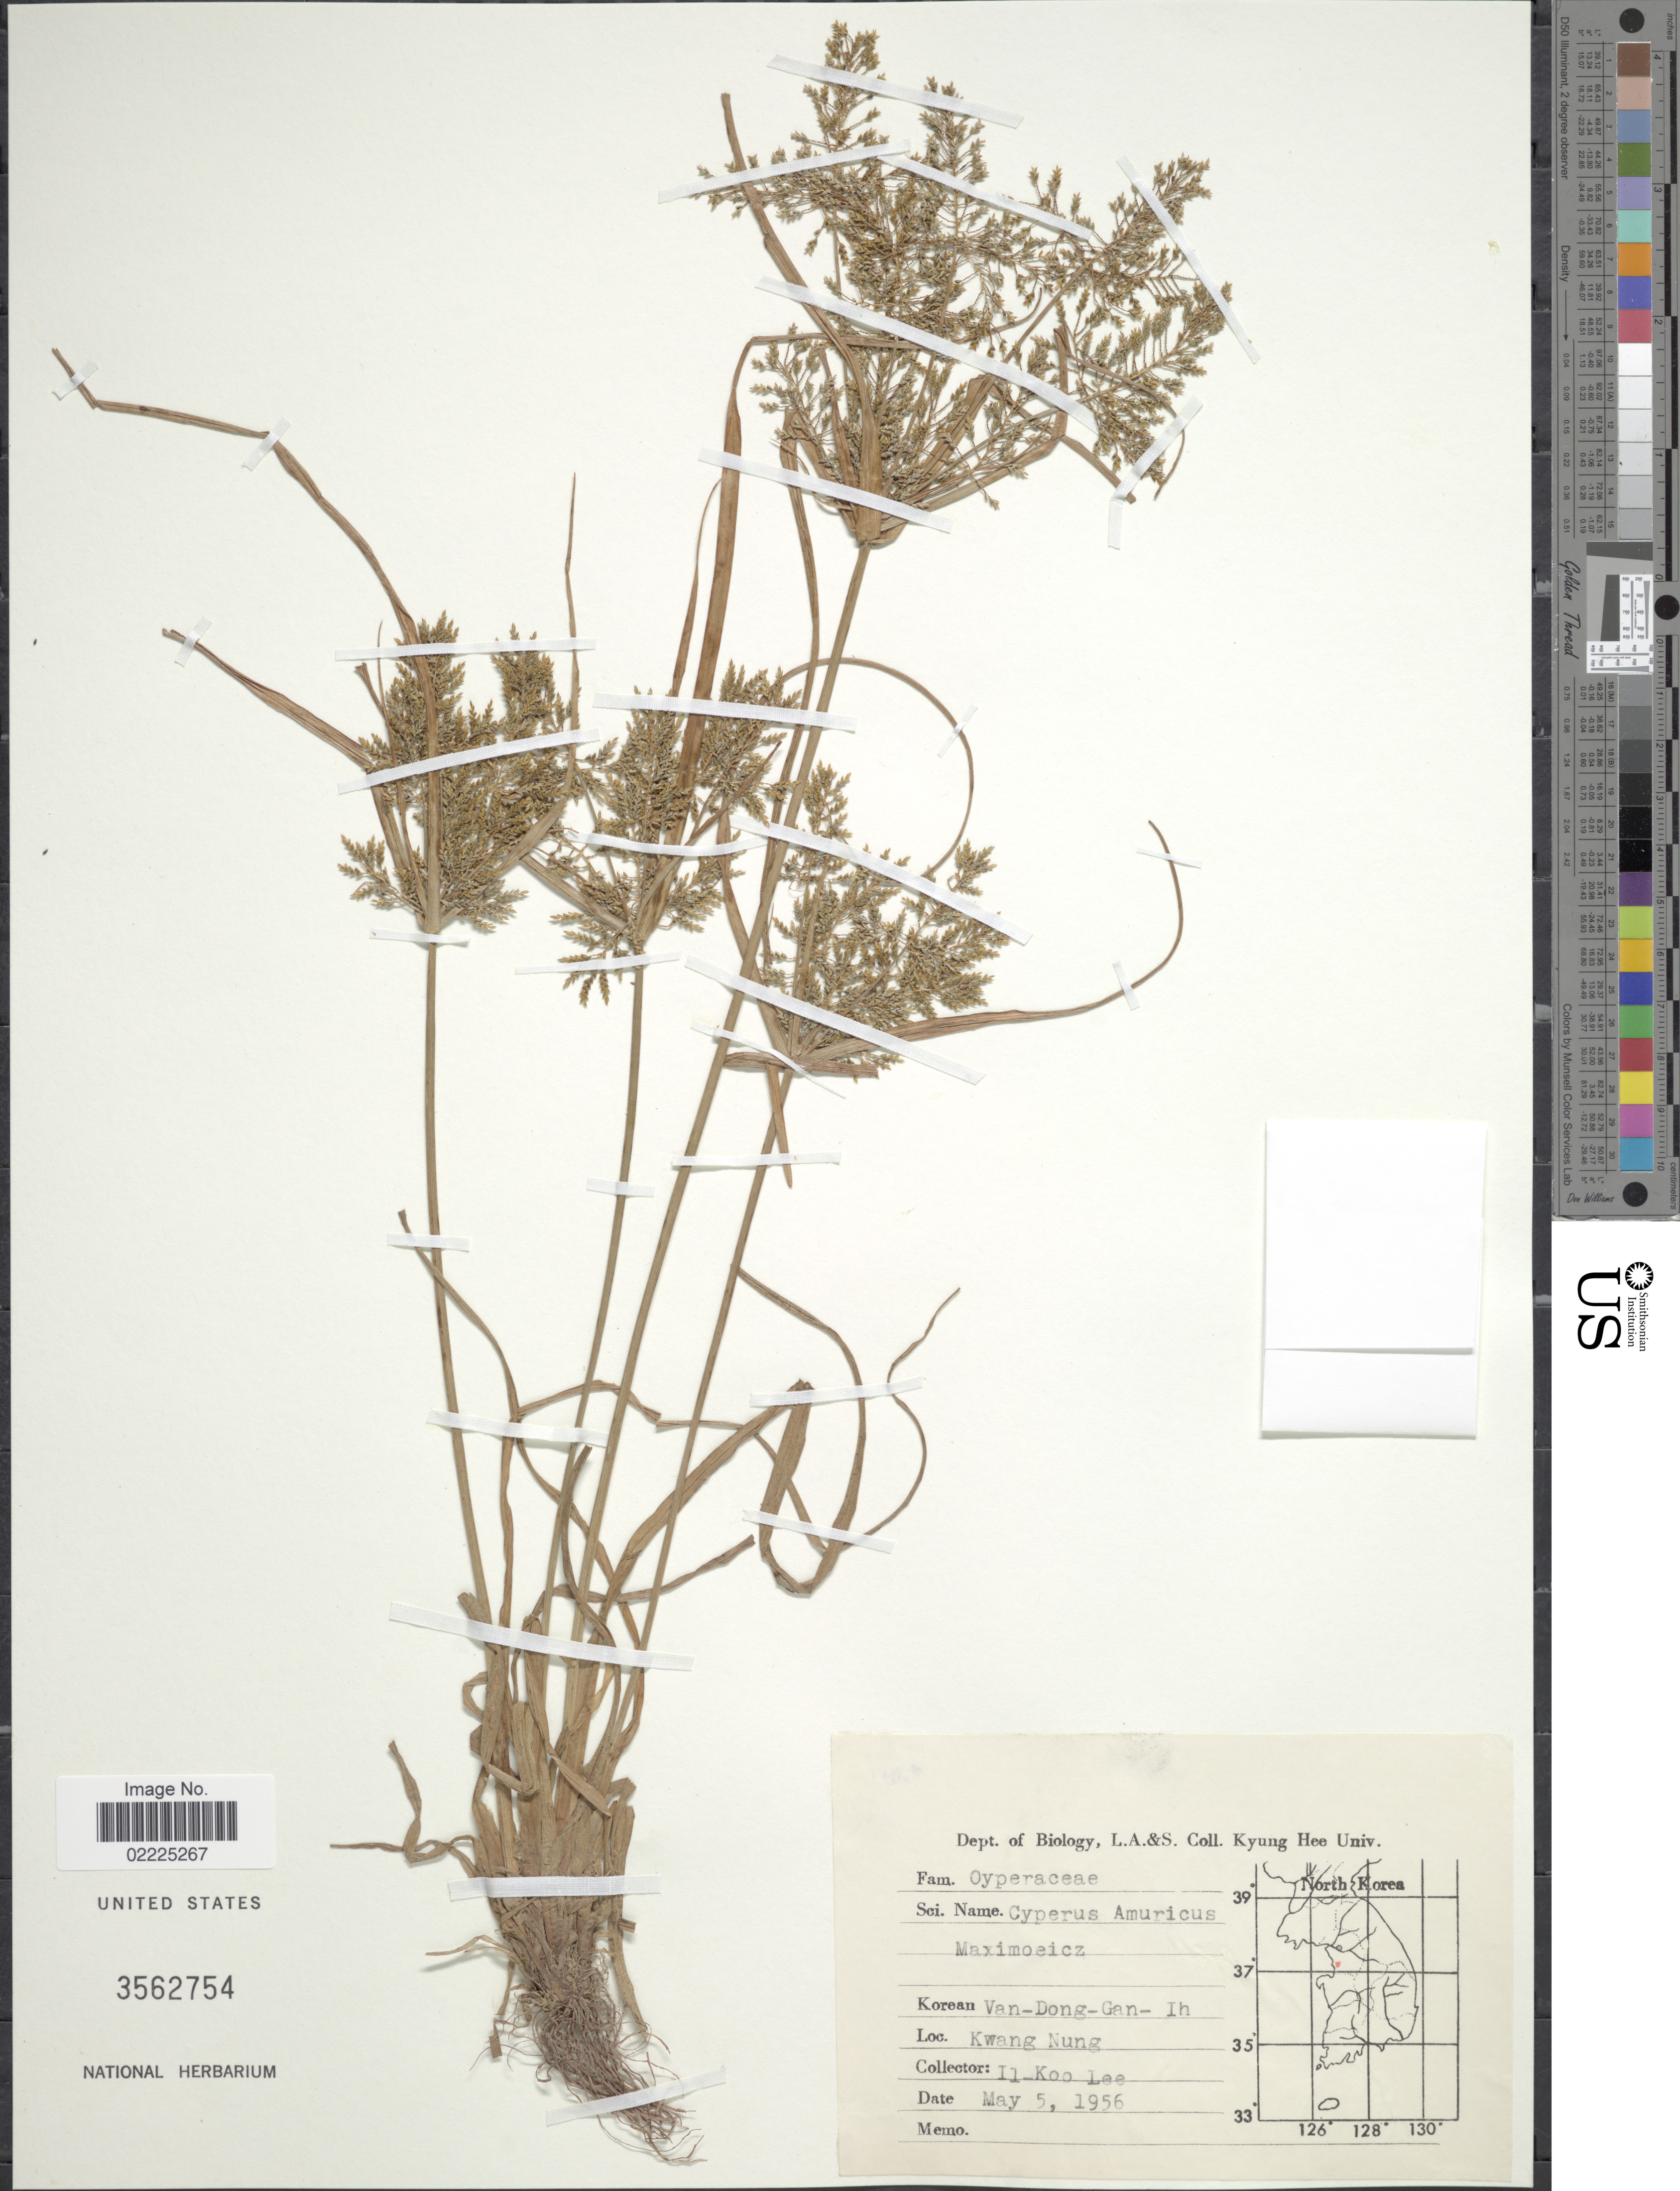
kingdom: Plantae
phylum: Tracheophyta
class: Liliopsida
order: Poales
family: Cyperaceae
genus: Cyperus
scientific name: Cyperus amuricus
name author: Maxim.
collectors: I. Lee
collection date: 1956-05-05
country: South Korea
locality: Kwang Nung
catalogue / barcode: US 3562754